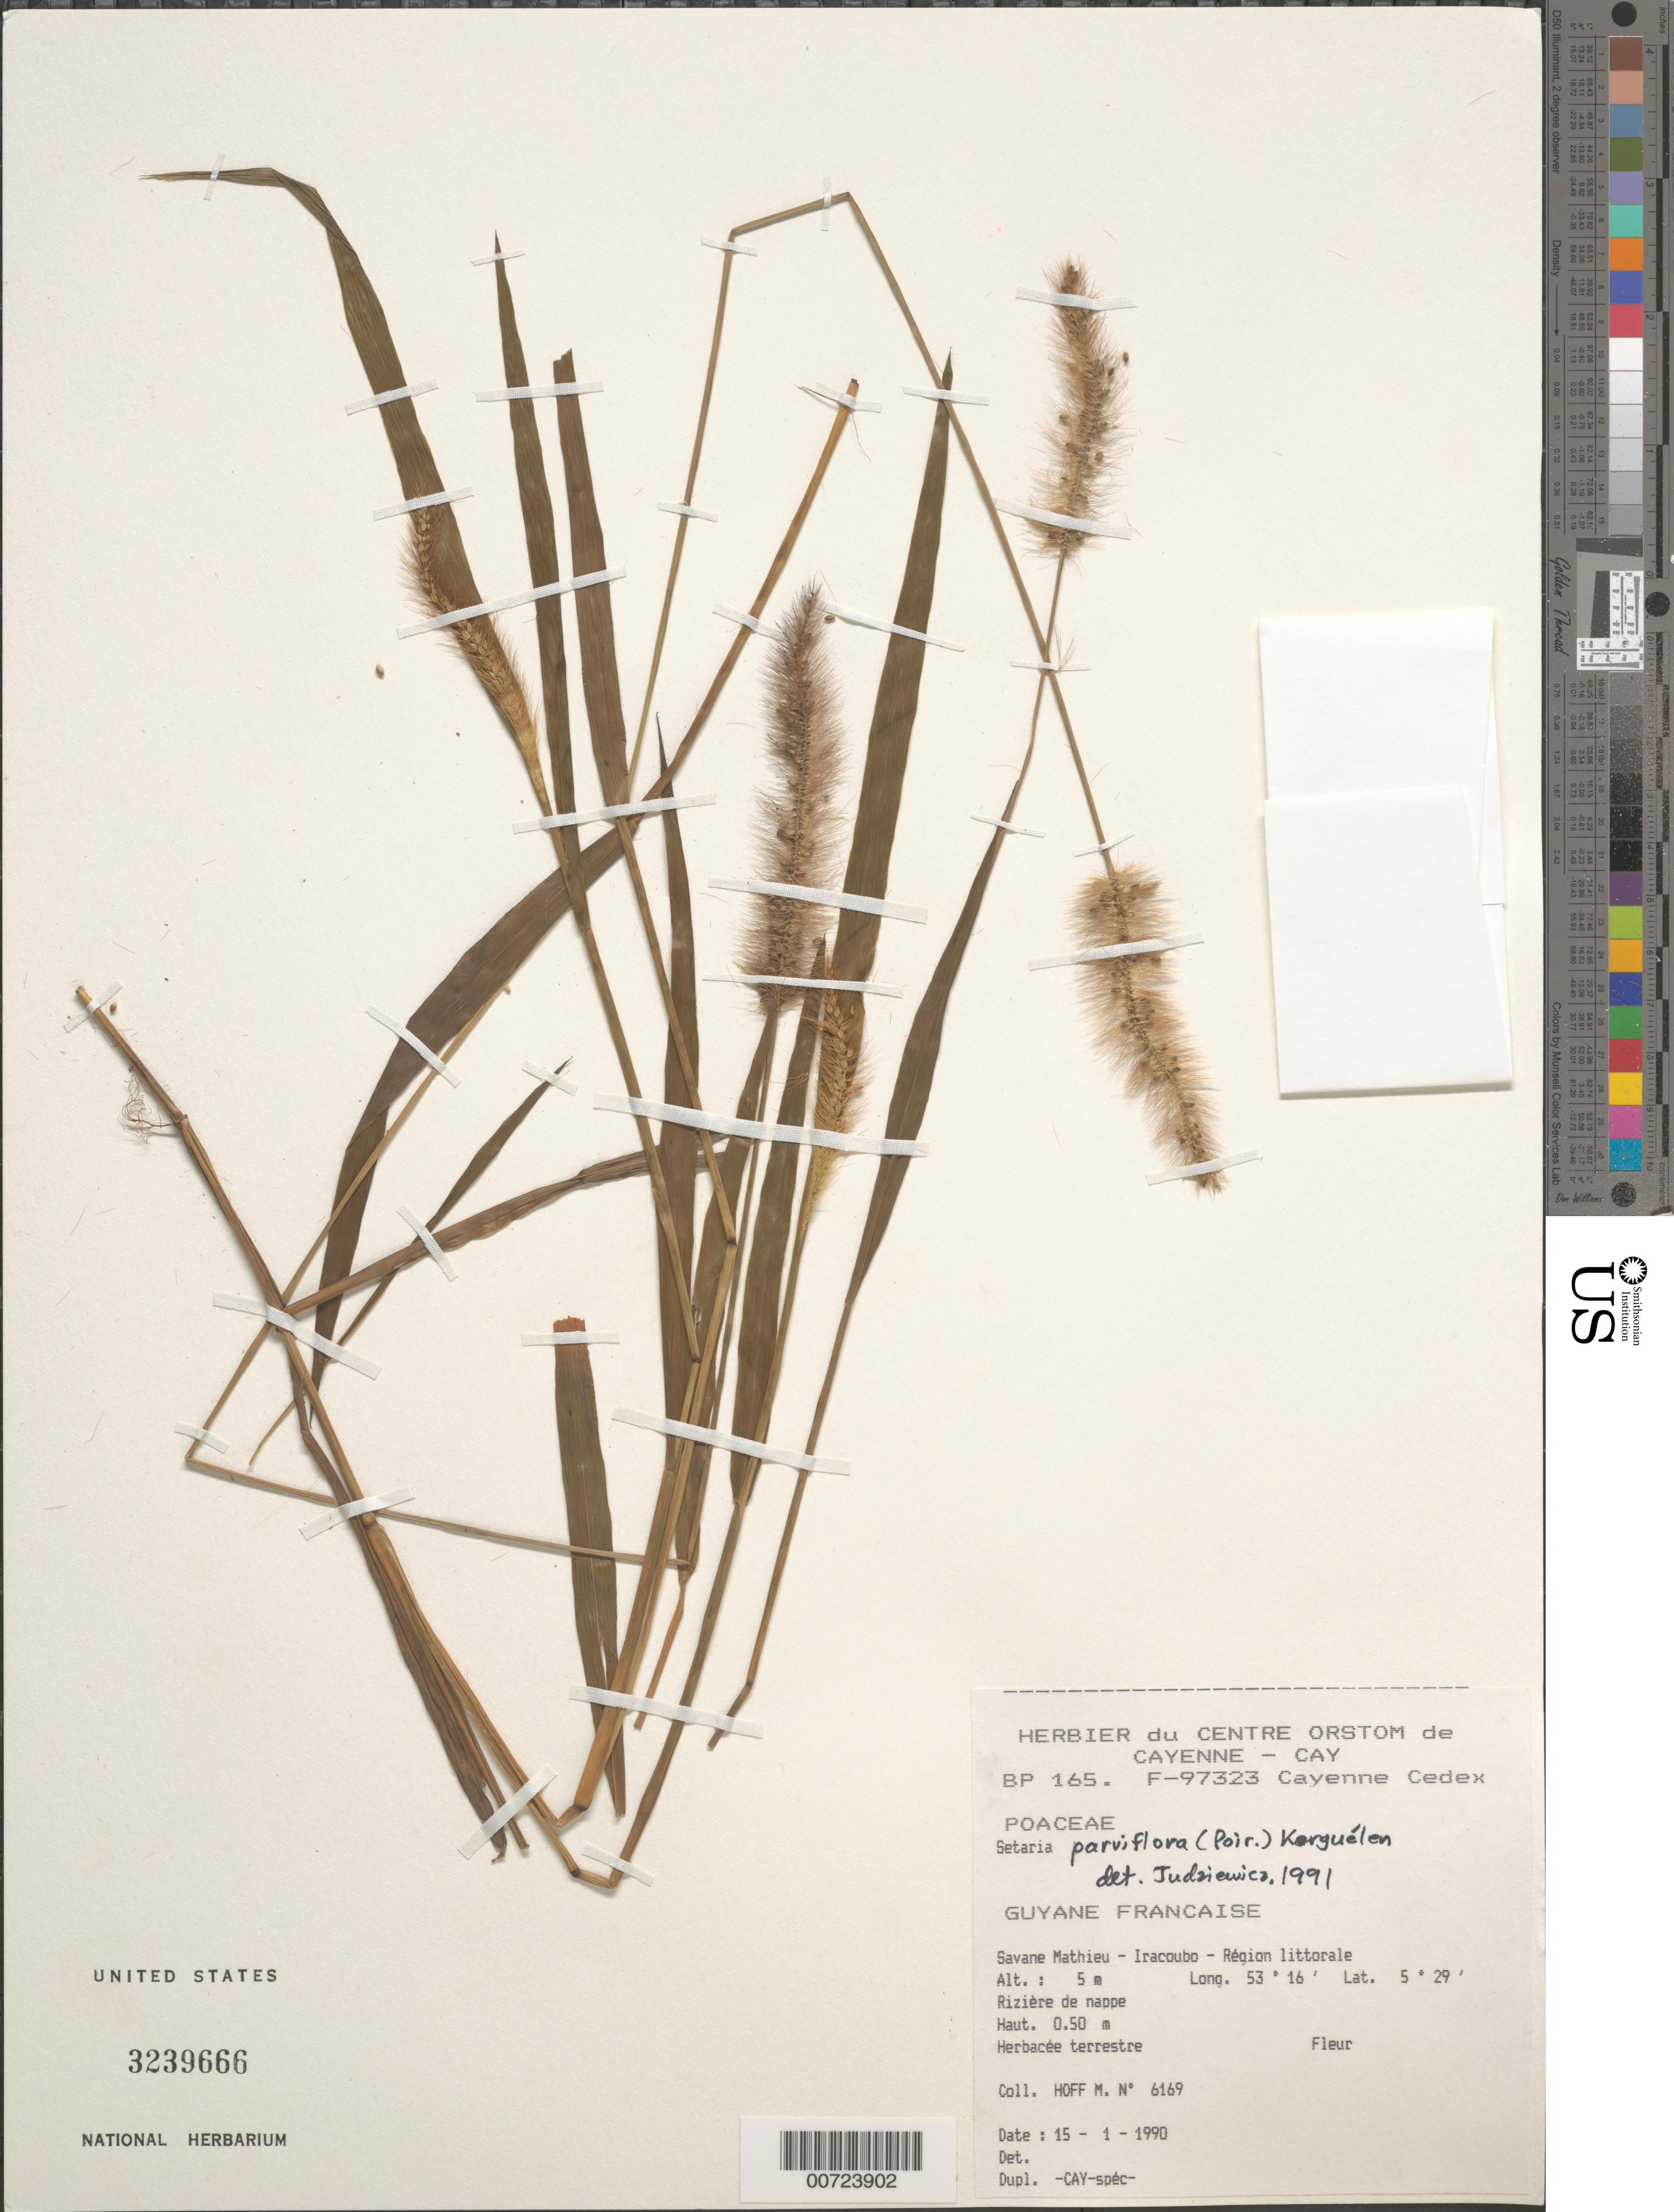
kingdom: Plantae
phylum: Tracheophyta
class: Liliopsida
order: Poales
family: Poaceae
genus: Setaria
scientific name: Setaria parviflora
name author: (Poir.) Kerguélen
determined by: Judziewicz, E. J.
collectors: M. Hoff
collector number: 6169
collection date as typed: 15-Jan-90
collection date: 1990-01-15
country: French Guiana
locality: Savane Mathieu, Iracoubo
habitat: Rizière de nappe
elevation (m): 5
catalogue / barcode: US 3239666